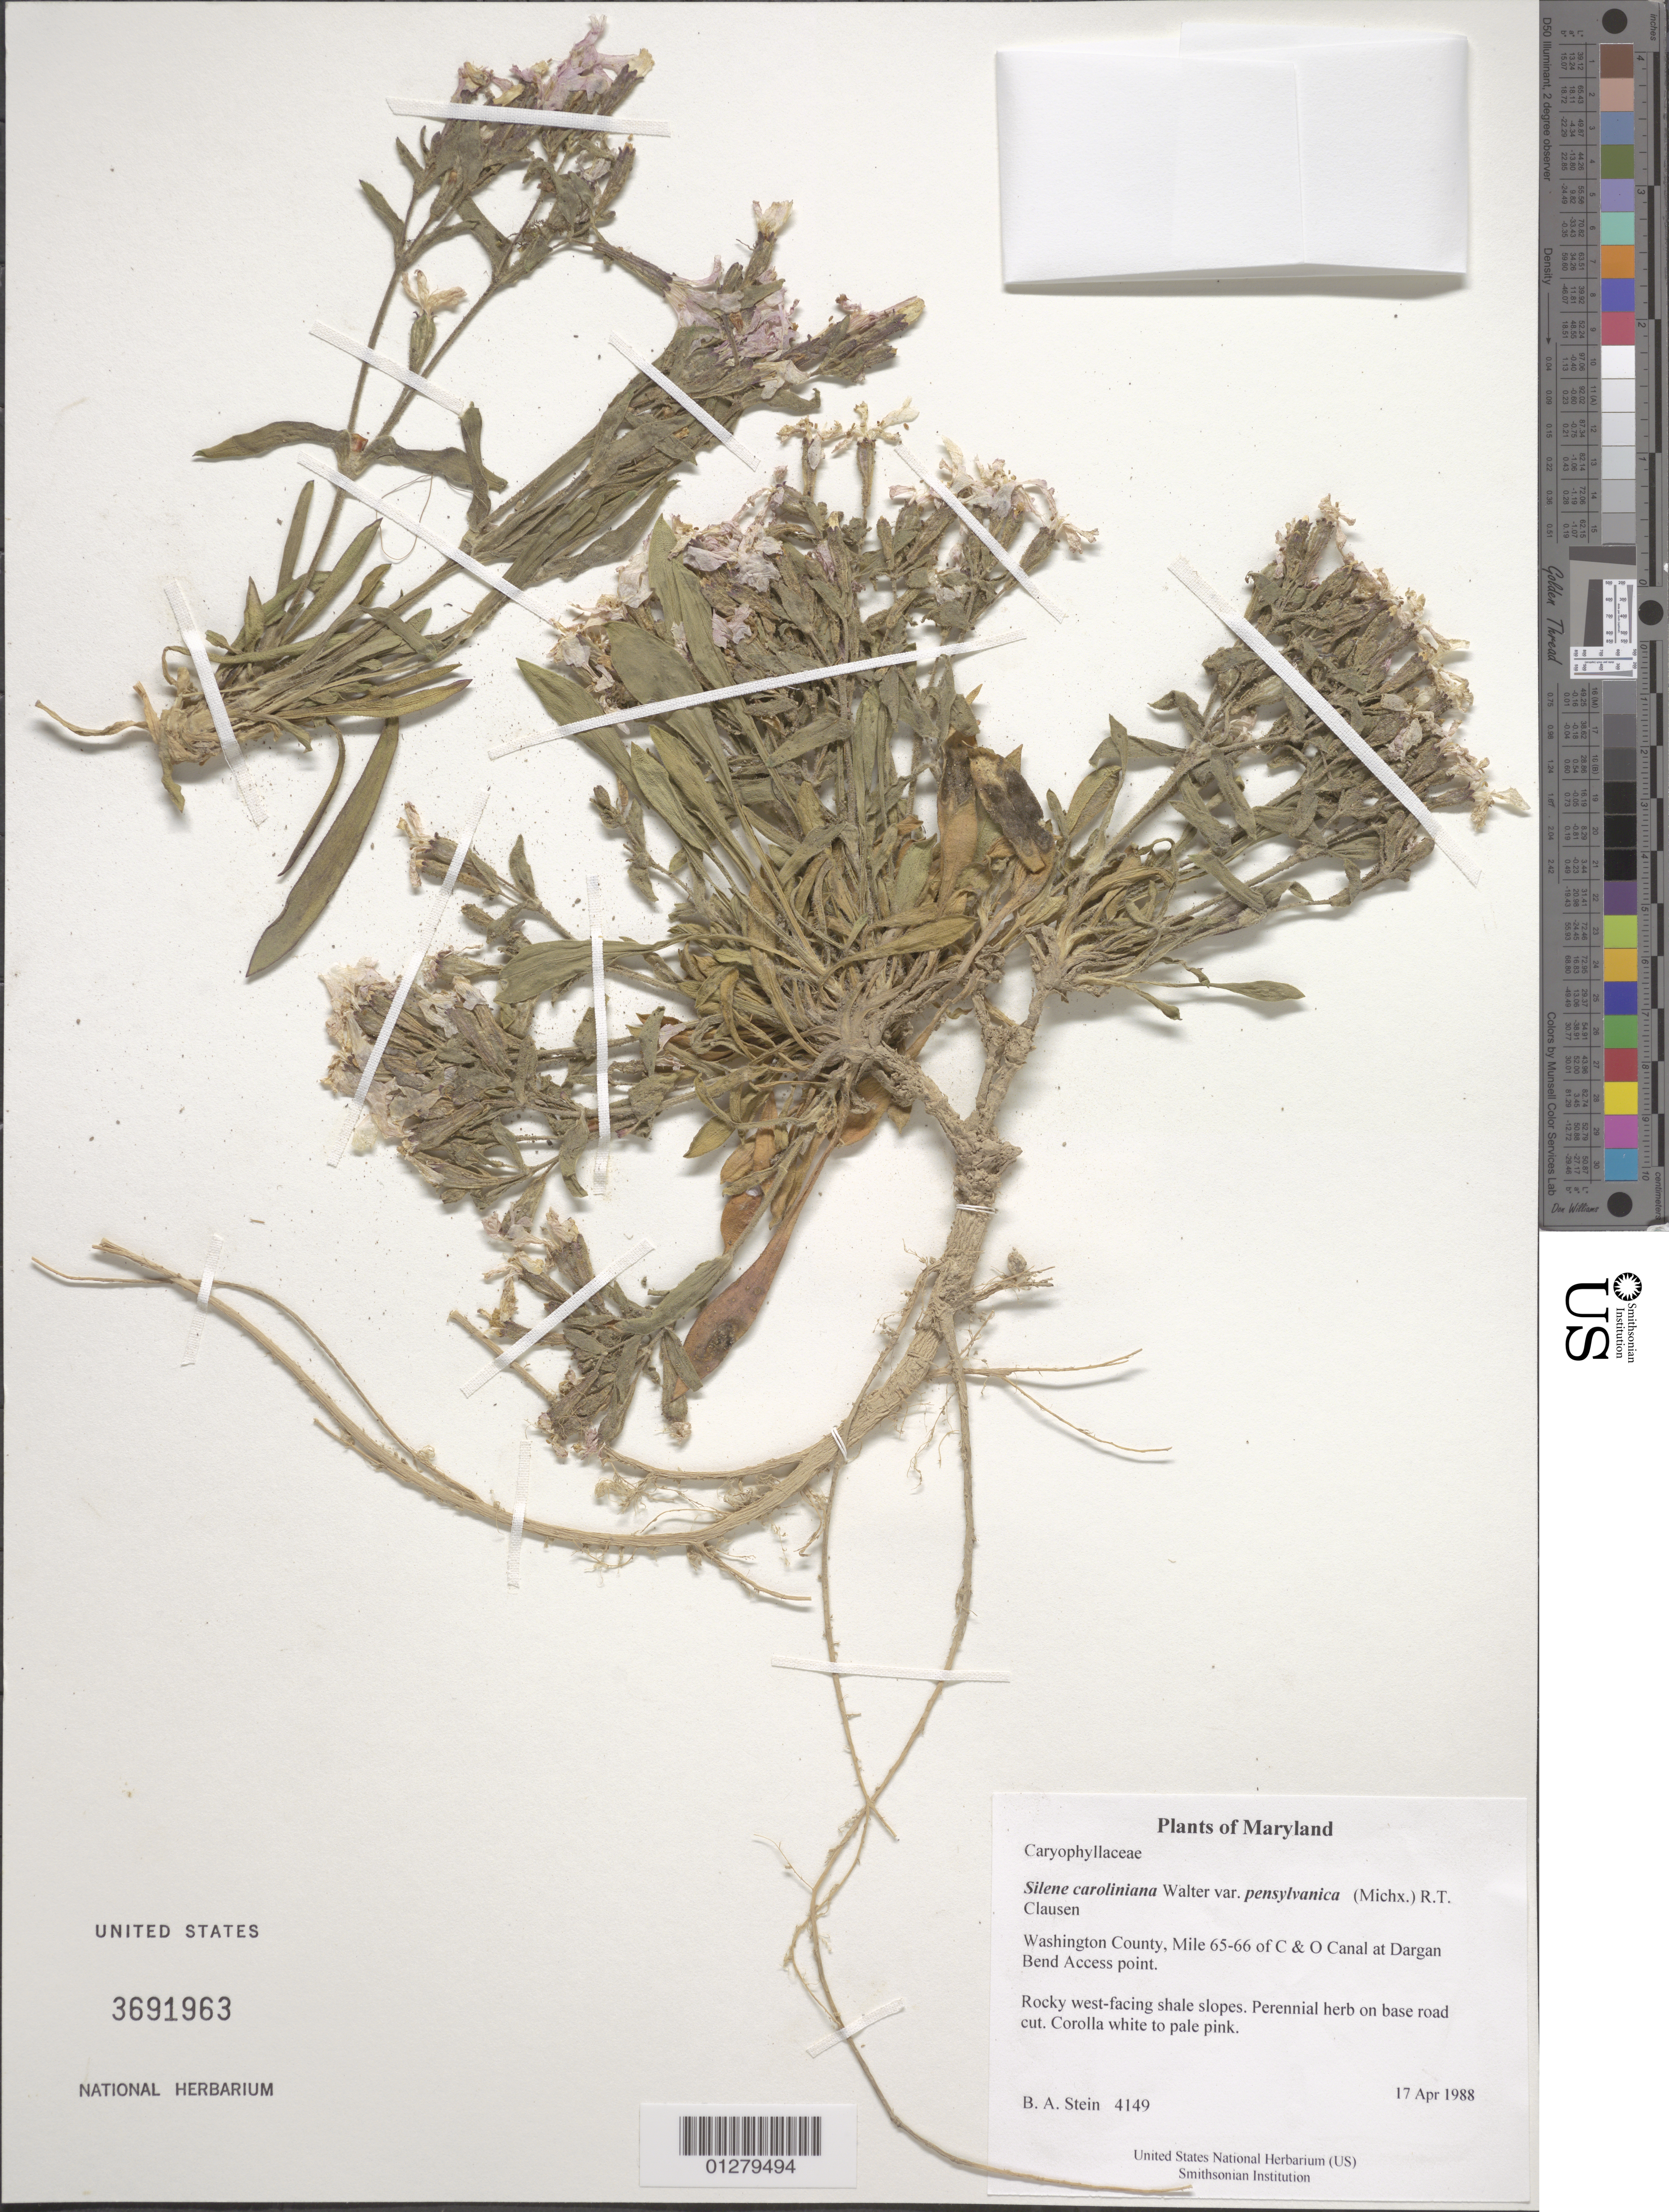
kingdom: Plantae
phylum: Tracheophyta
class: Magnoliopsida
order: Caryophyllales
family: Caryophyllaceae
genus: Silene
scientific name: Silene caroliniana var. pensylvanica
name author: (Michx.) Fernald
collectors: B. A. Stein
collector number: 4149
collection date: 1988-04-17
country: United States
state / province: Maryland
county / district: Washington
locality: Mile 65-66 of C & O Canal at Dargan Bend Access point.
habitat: Rocky west-facing shale slopes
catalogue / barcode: US 3691963